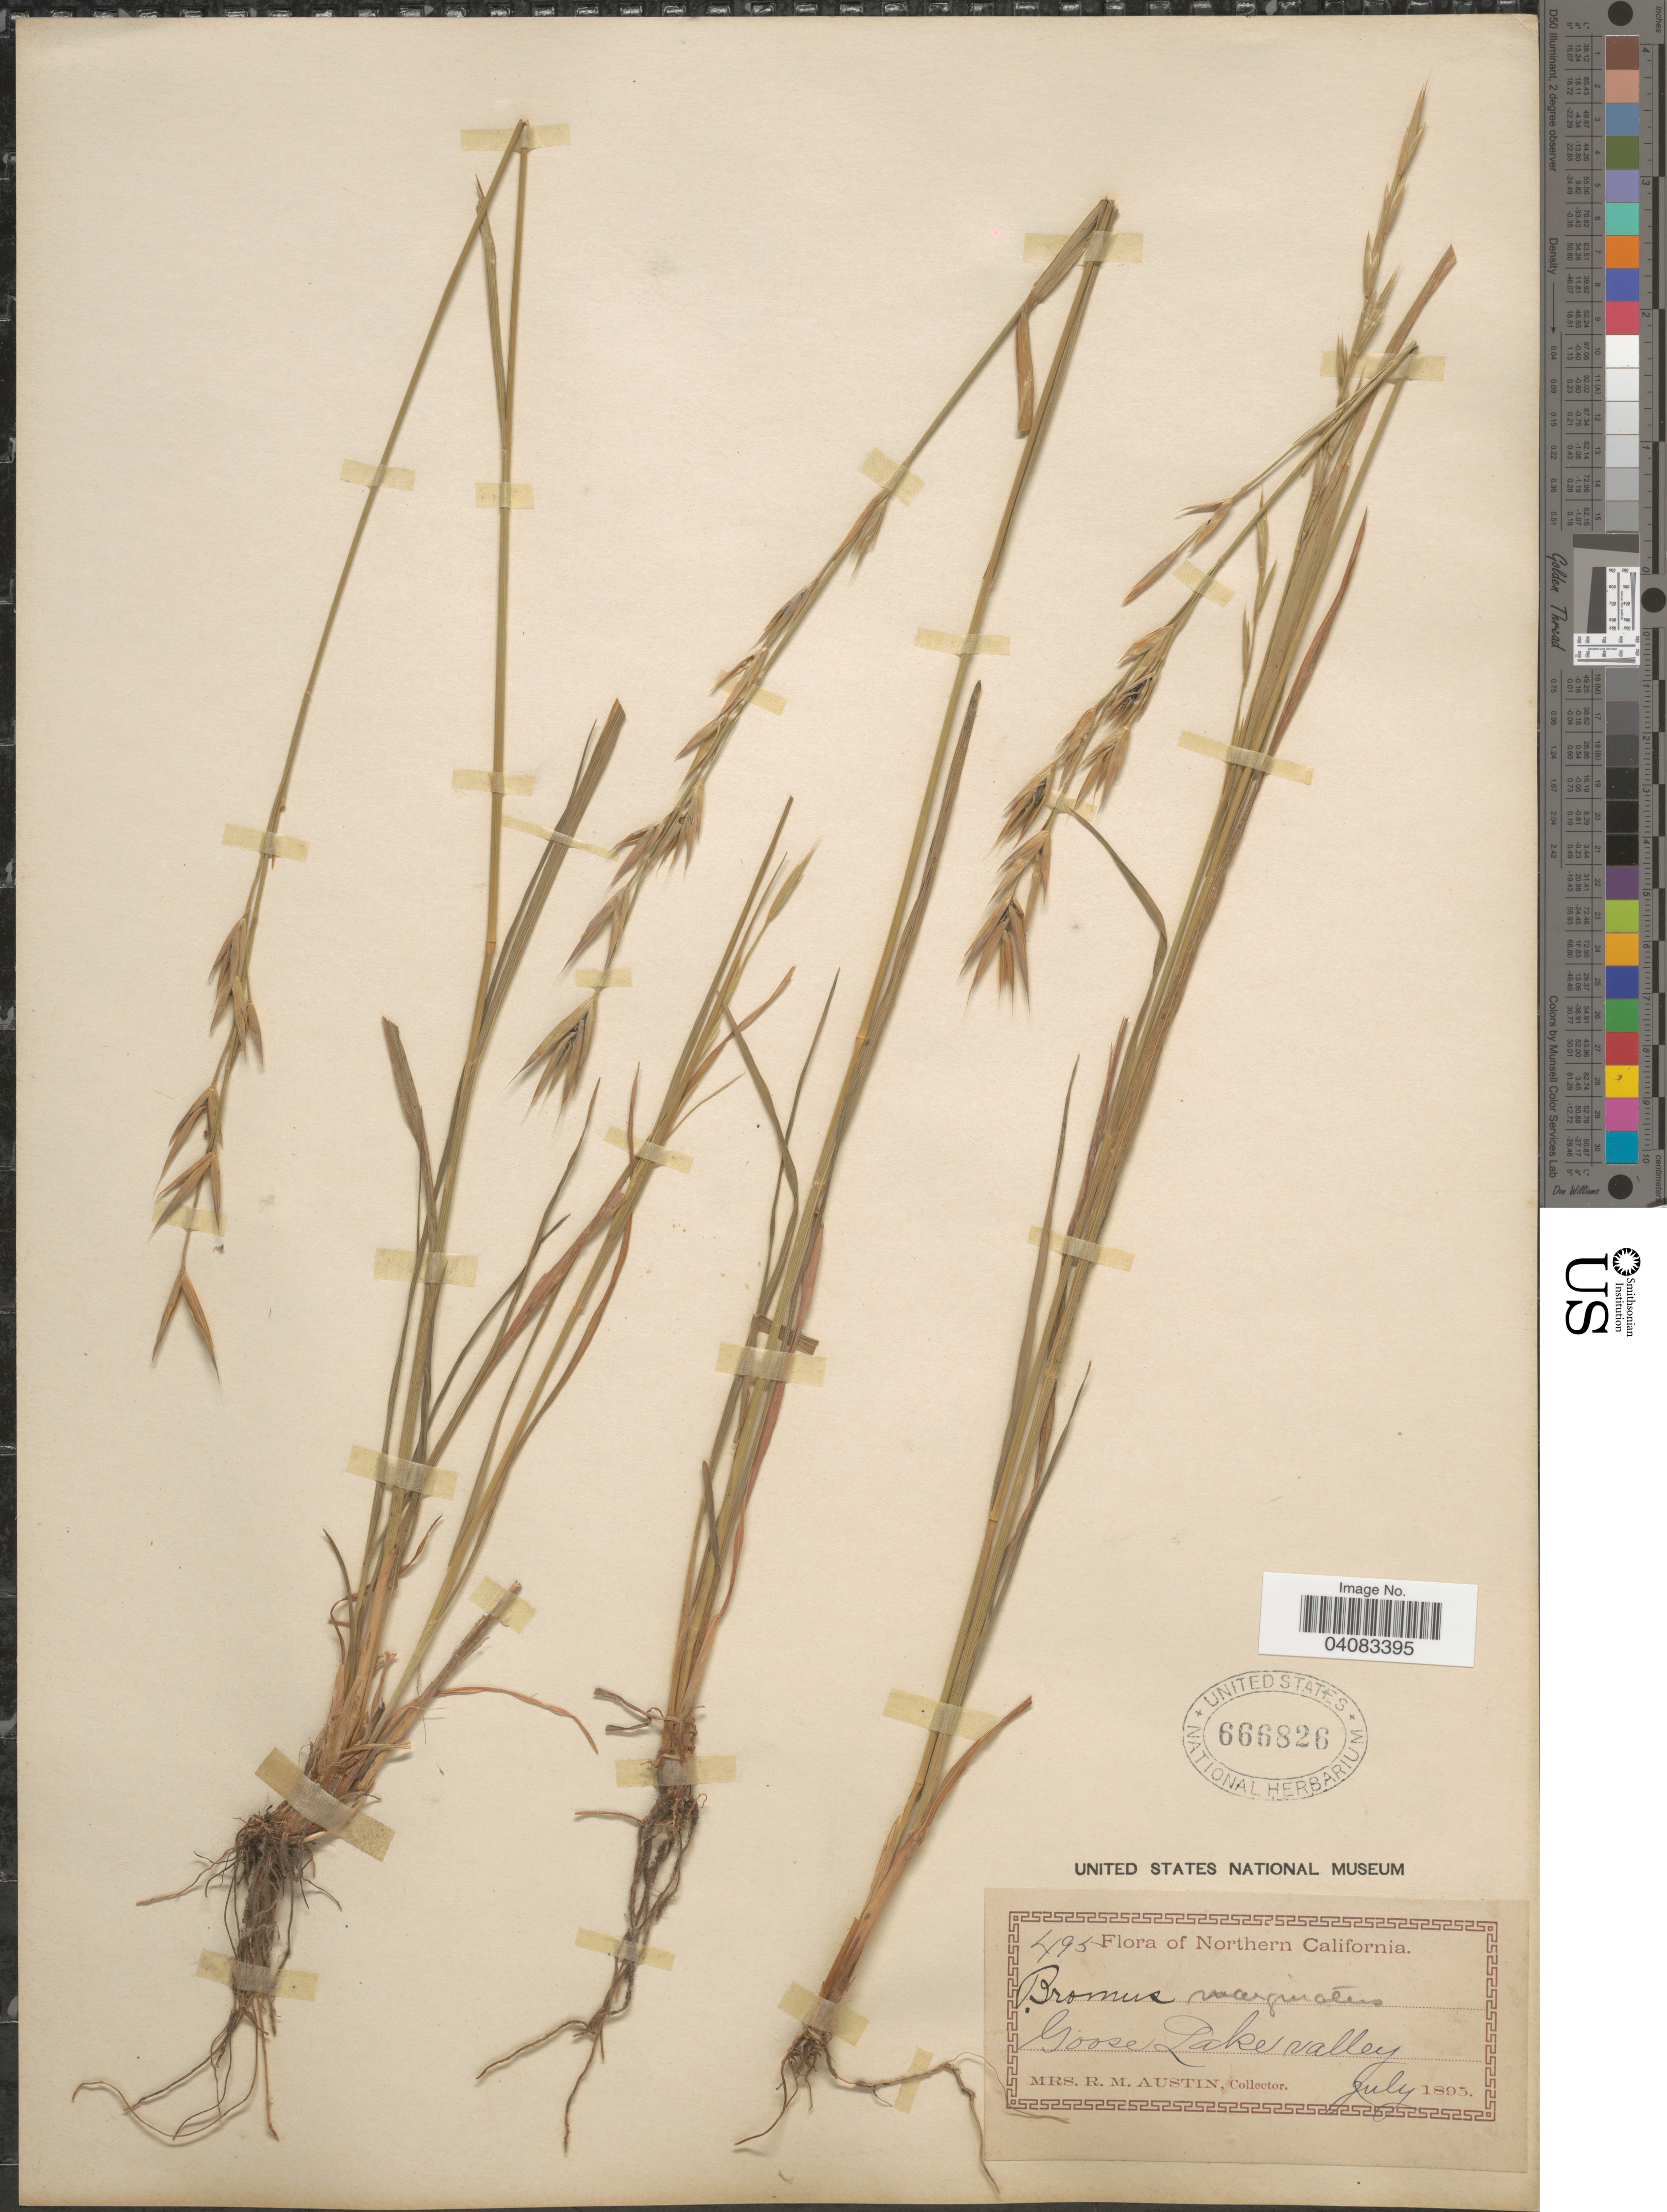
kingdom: Plantae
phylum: Tracheophyta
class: Liliopsida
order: Poales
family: Poaceae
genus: Bromus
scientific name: Bromus marginatus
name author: Nees ex Steud.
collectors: R. Austin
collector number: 495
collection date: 1895-07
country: United States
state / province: California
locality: Northern California. Goose Lake valley.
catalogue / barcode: US 666826